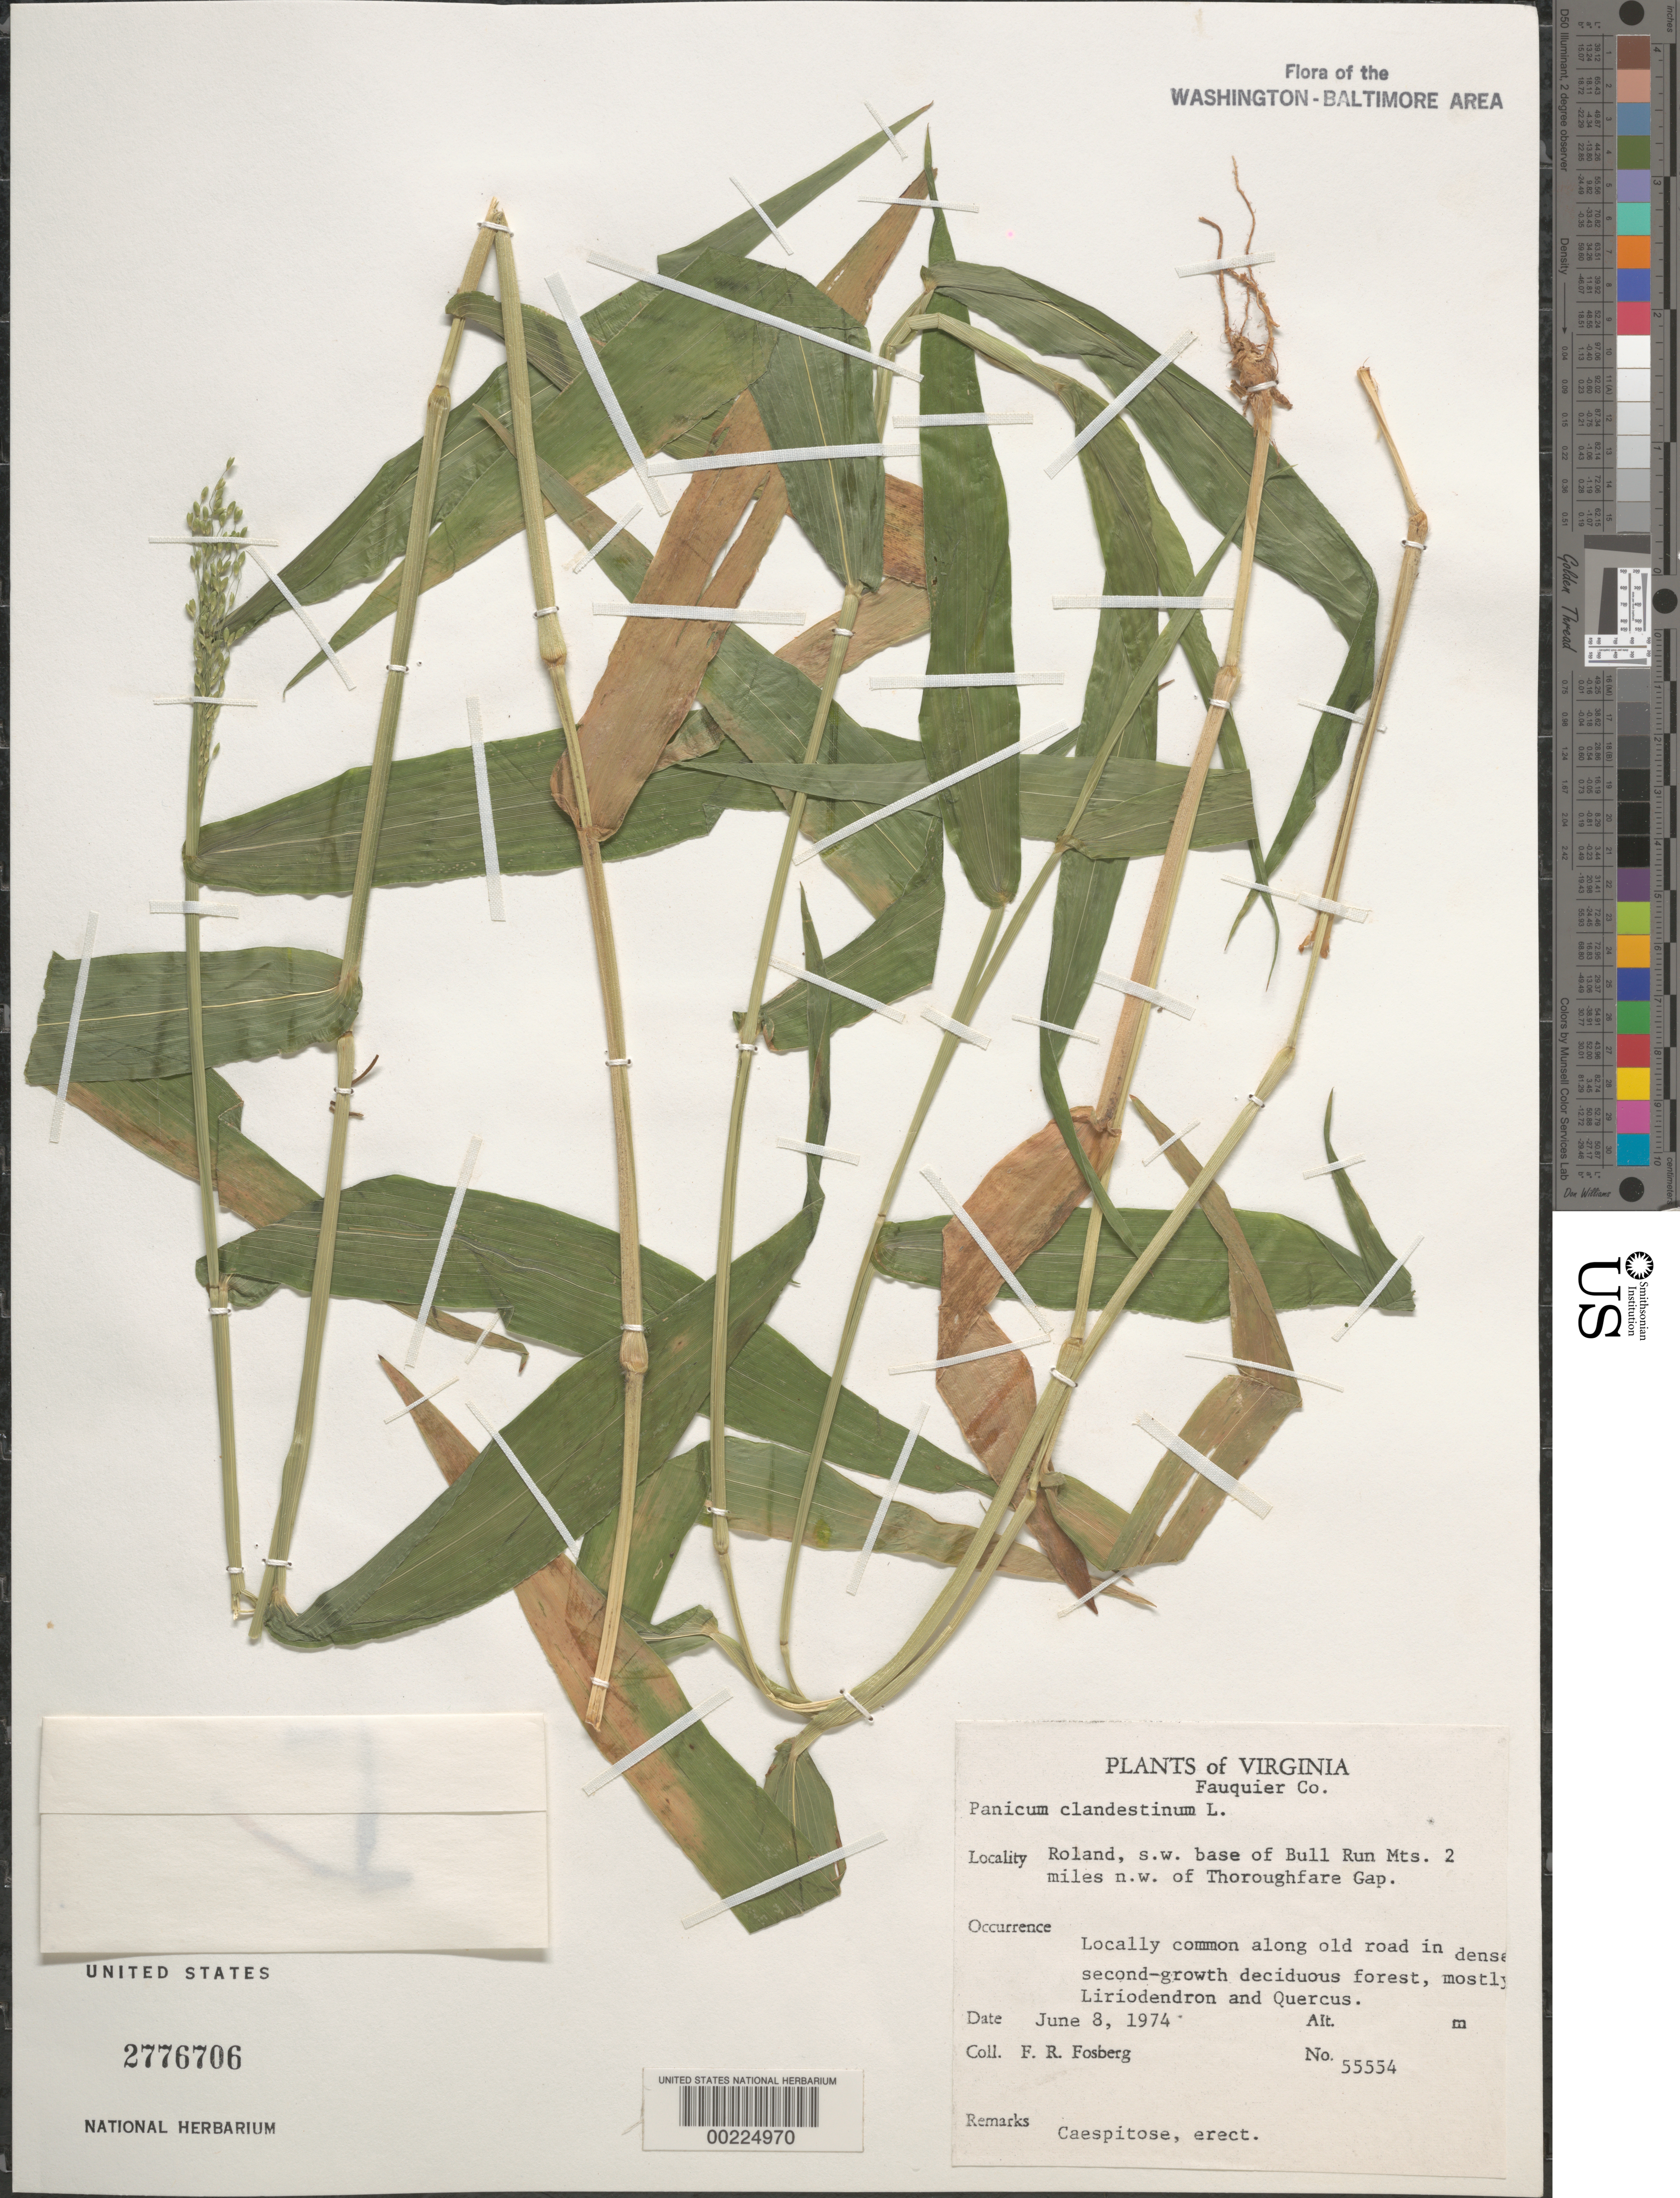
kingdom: Plantae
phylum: Tracheophyta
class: Liliopsida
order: Poales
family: Poaceae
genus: Dichanthelium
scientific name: Dichanthelium clandestinum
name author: (L.) Gould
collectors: F. R. Fosberg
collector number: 55554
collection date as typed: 08 Jun 1974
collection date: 1974-06-08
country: United States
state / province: Virginia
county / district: Fauquier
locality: Roland, Bull Run Mts., NW of Thoroughfare Gap Bull Run Mts.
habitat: Deciduous forest, roadside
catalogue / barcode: US 2776706